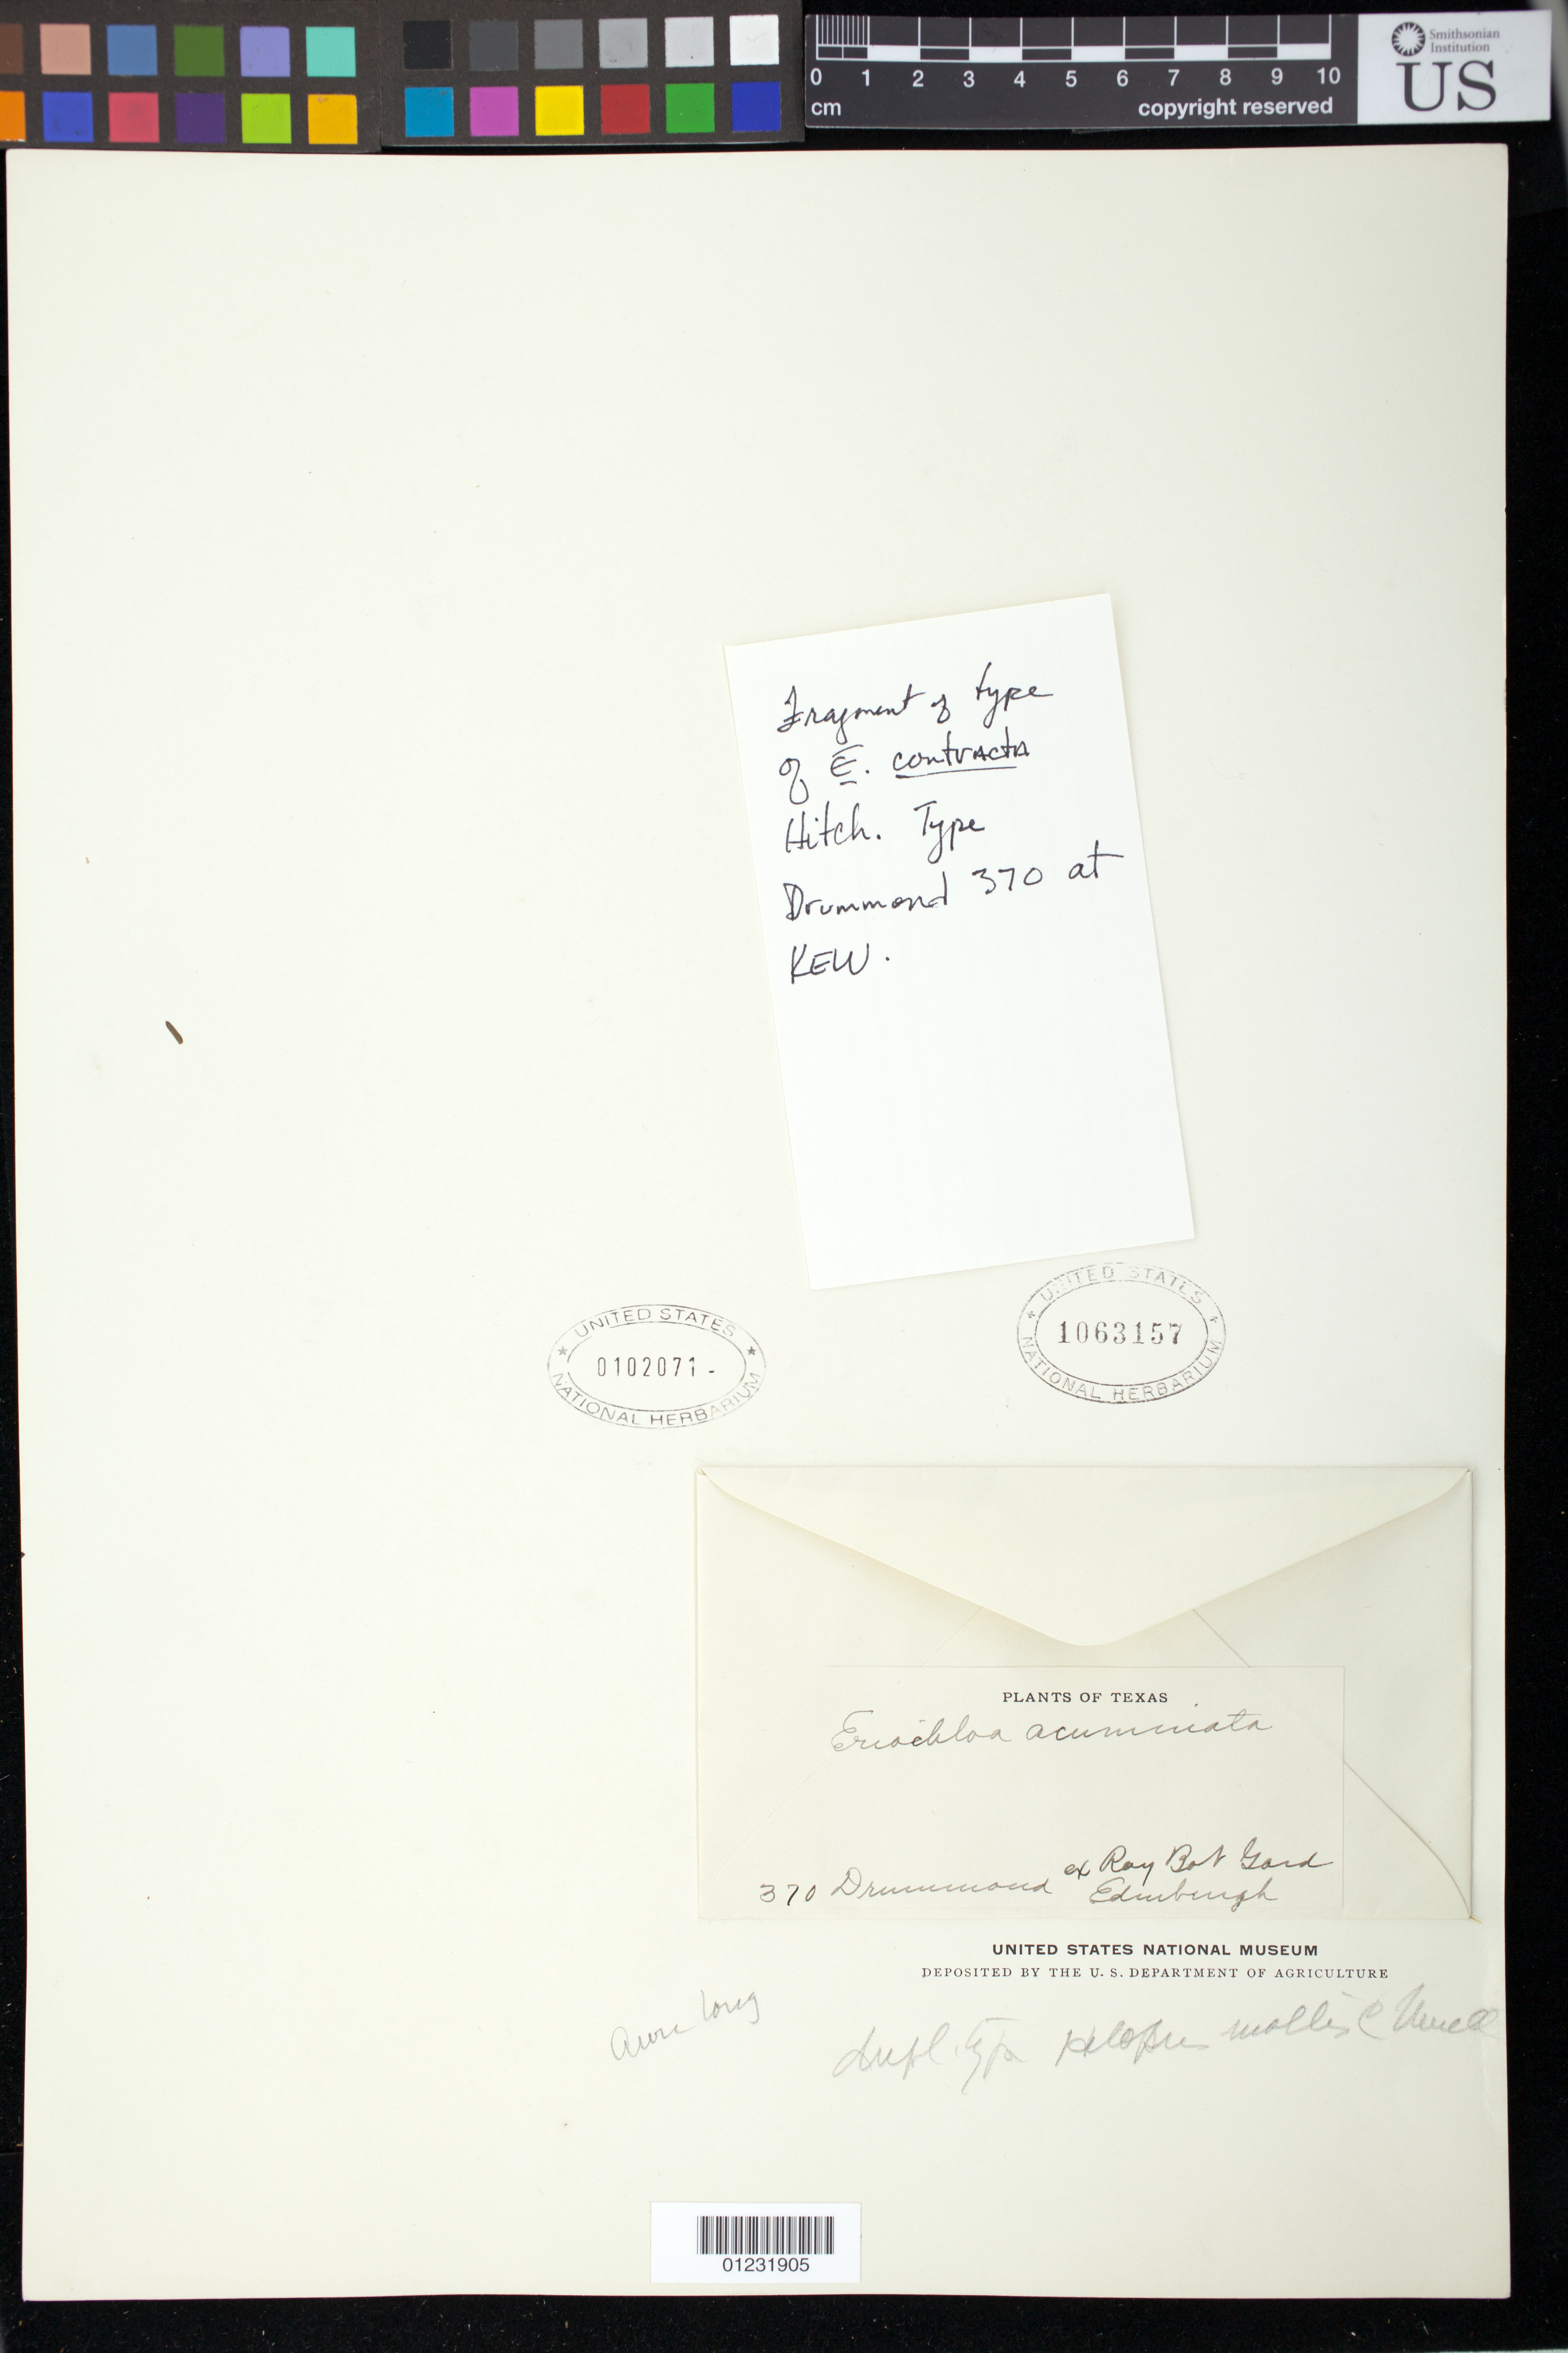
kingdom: Plantae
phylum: Tracheophyta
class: Liliopsida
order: Poales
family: Poaceae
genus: Helopus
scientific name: Helopus mollis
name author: Müll. Hal.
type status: Type Collection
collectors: T. Drummond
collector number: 370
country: United States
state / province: Texas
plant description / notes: Fragmentary material of type specimen ex Roy. Bot. Gard. Edinburgh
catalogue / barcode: US 102071